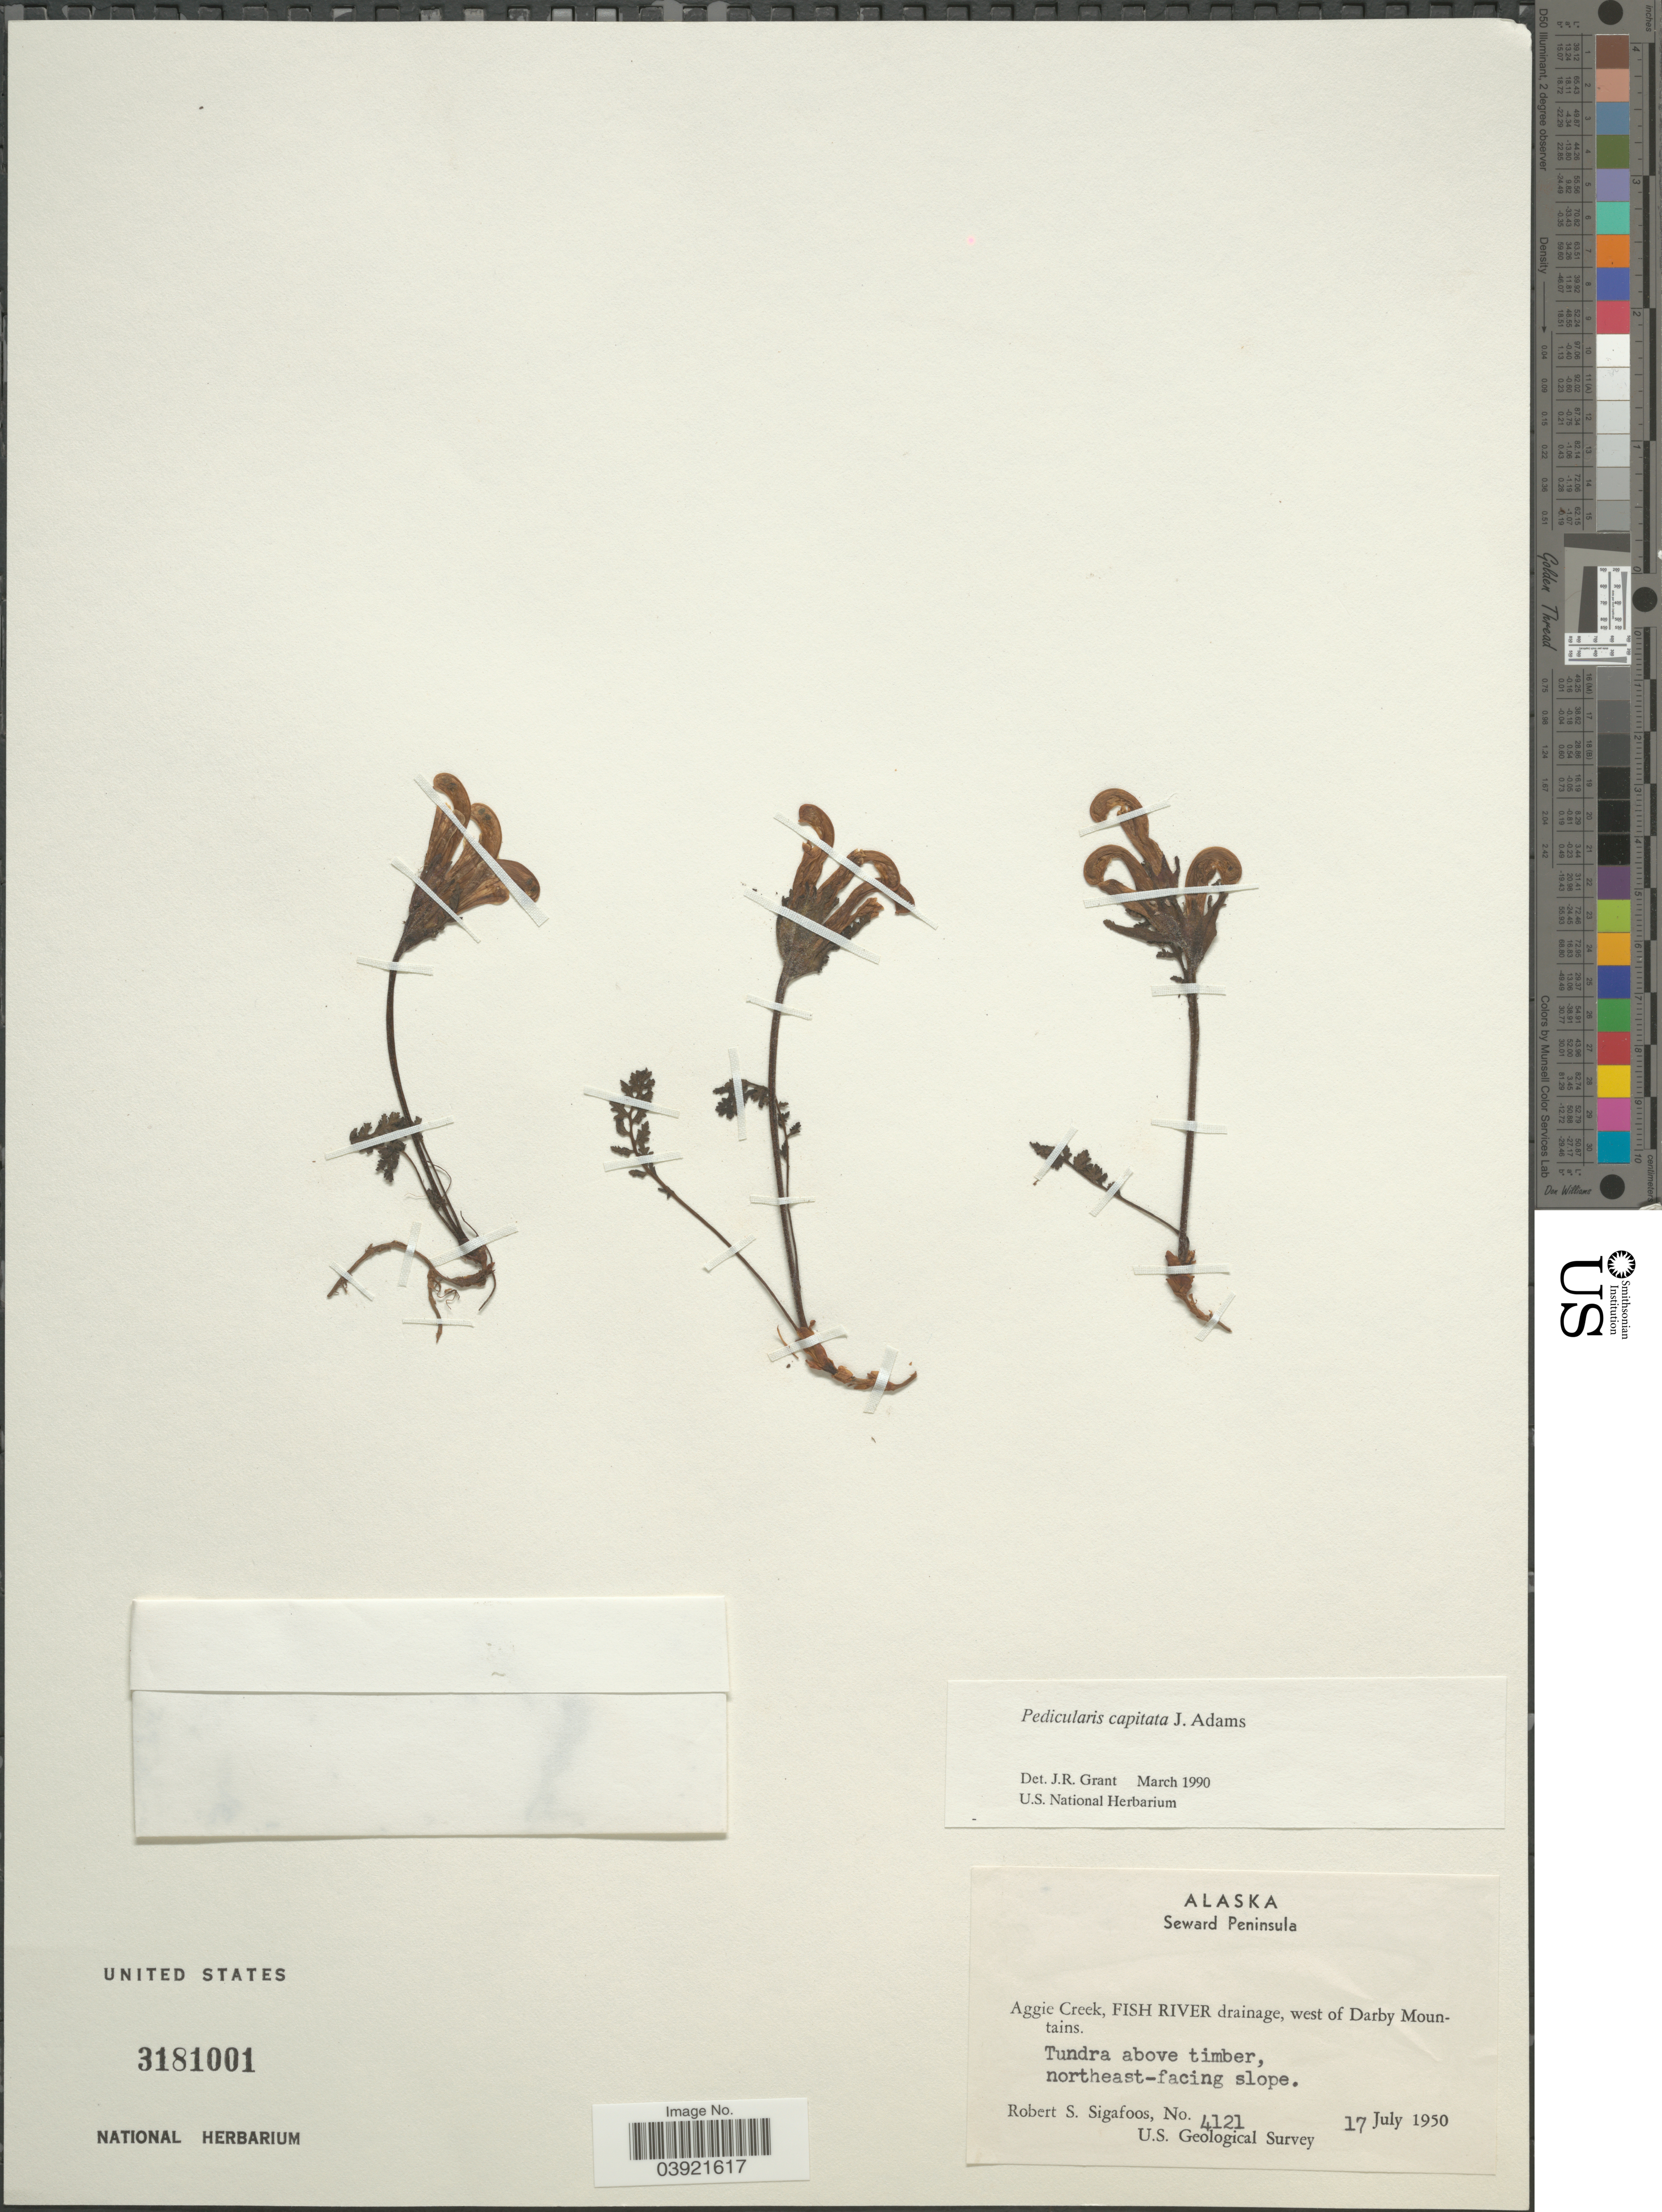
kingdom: Plantae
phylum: Tracheophyta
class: Magnoliopsida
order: Lamiales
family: Orobanchaceae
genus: Pedicularis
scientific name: Pedicularis capitata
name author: Adams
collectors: R. Sigafoos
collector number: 4121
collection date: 1950-07-17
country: United States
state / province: Alaska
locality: Seward Peninsula. Aggie Creek, Fish River drainage, west of Darby Mountains. Northeast-facing slope.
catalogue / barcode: US 3181001